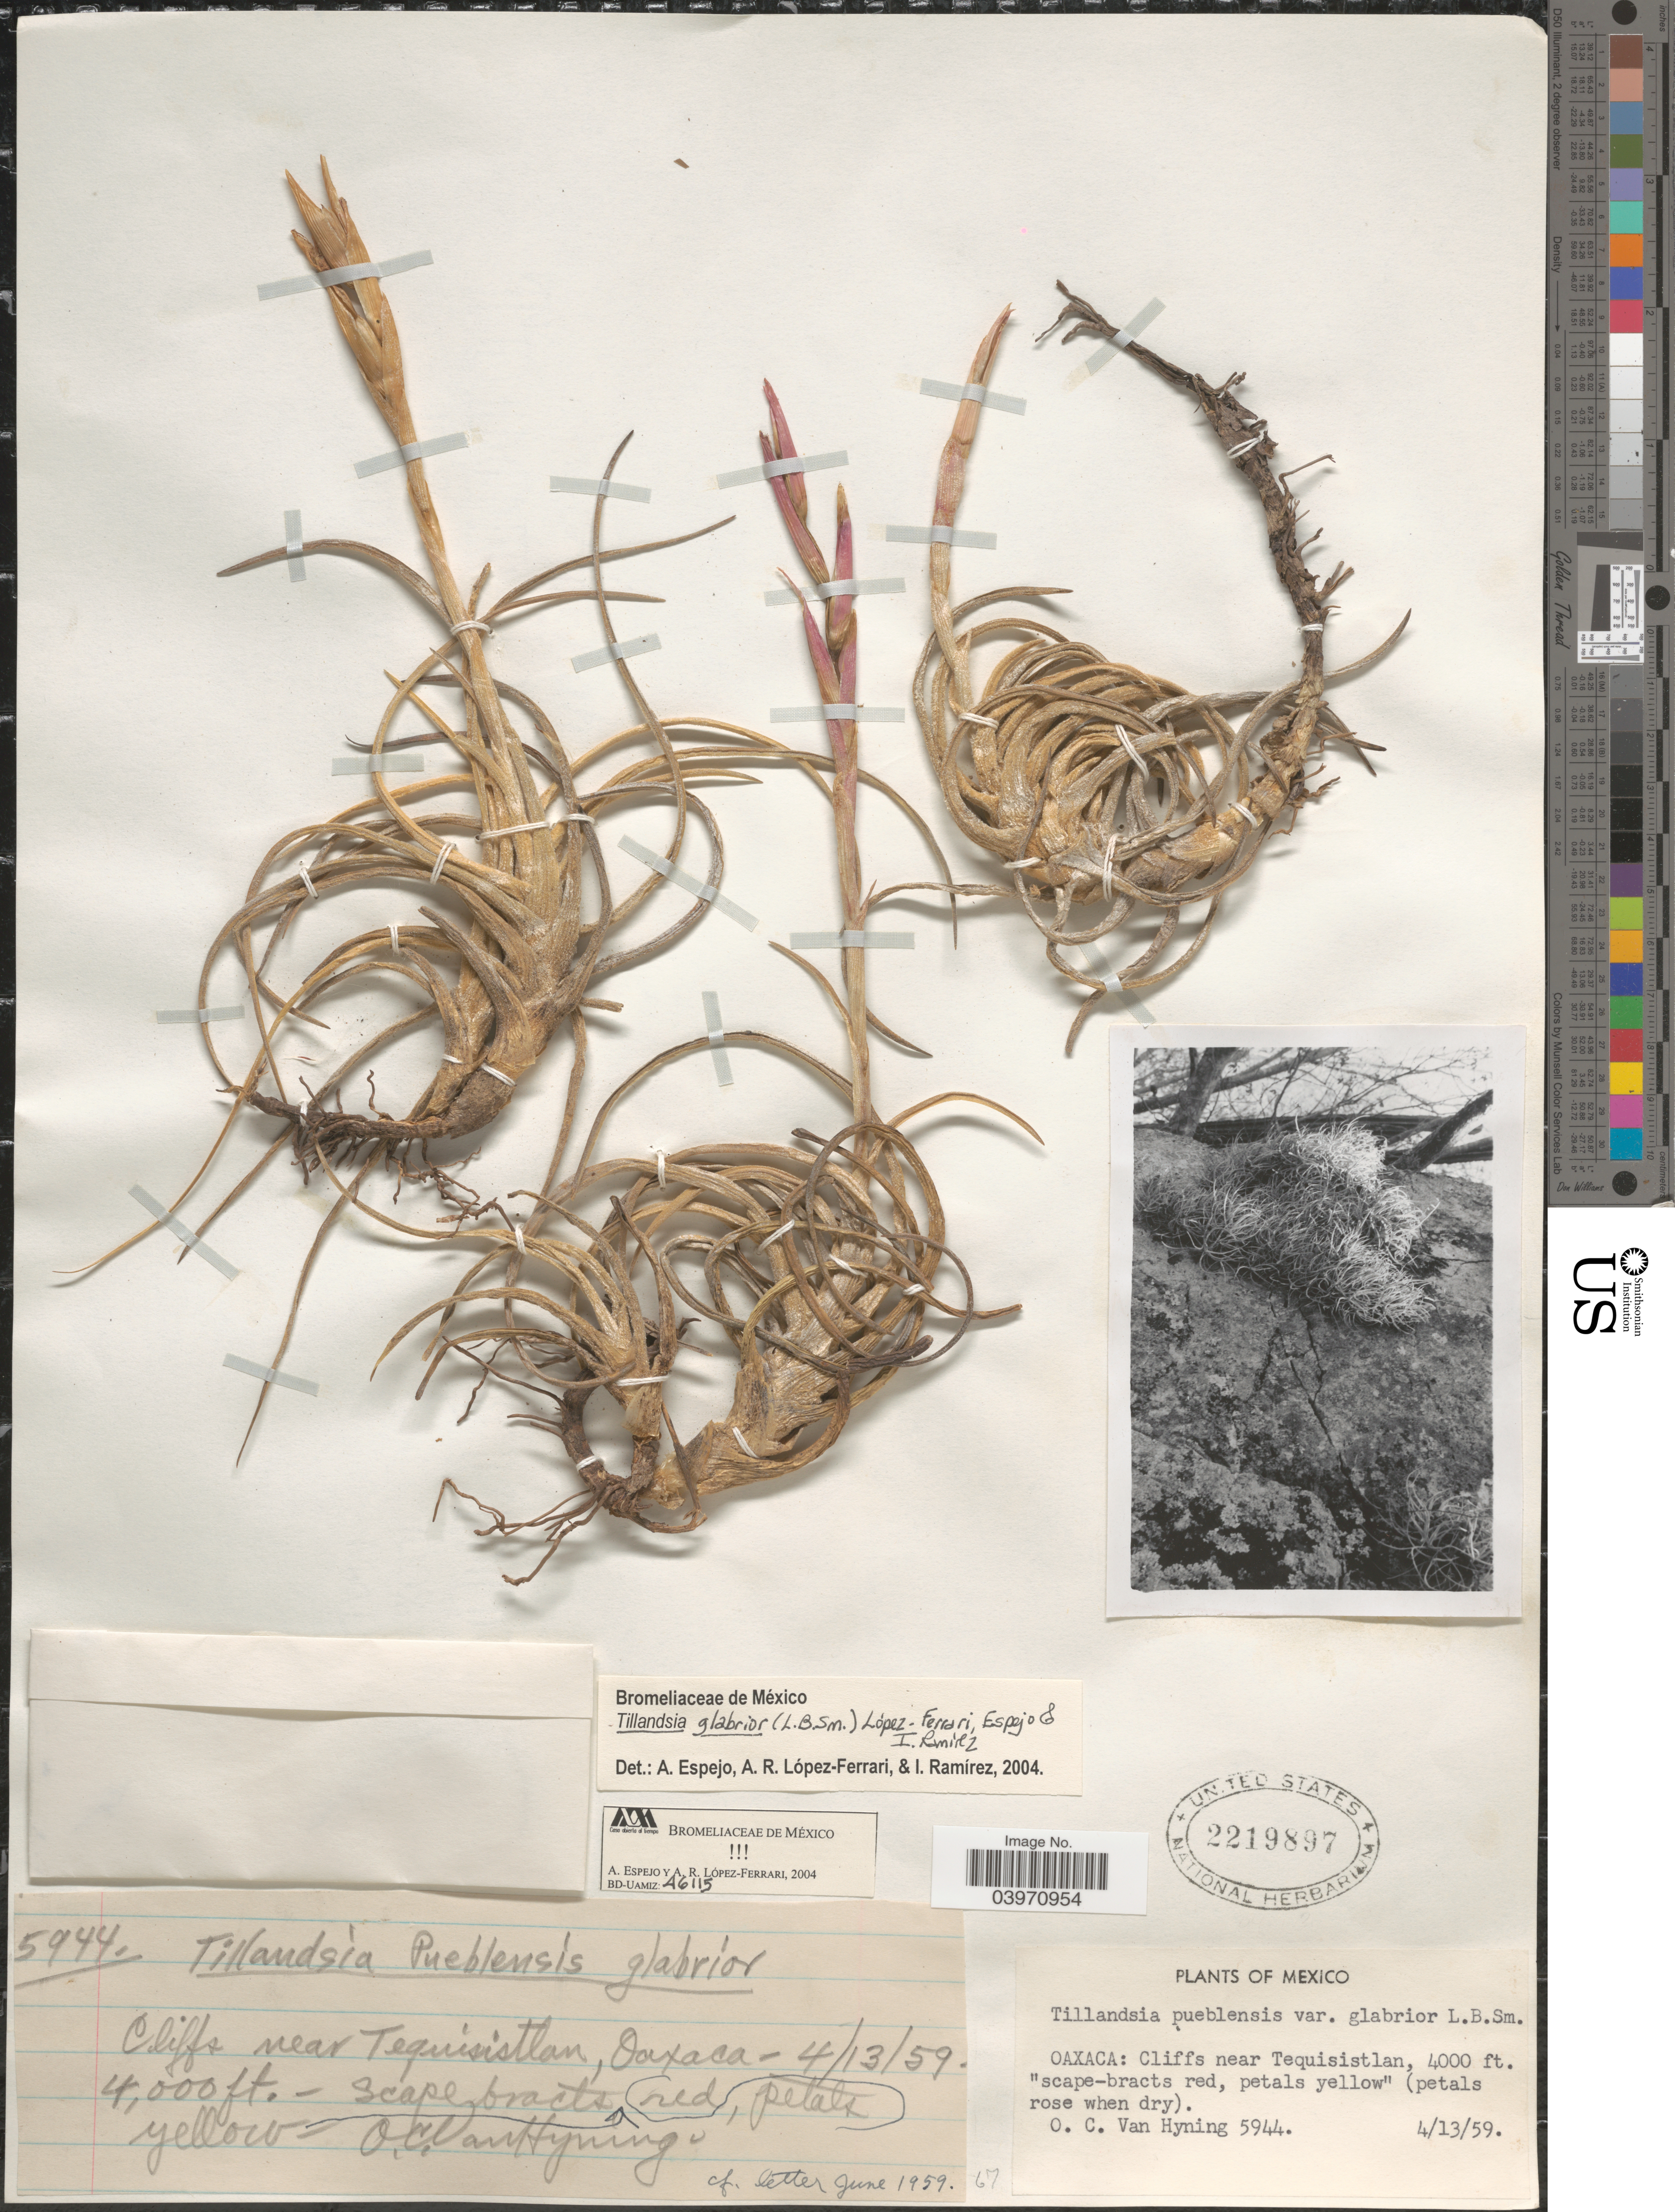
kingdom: Plantae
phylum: Tracheophyta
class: Liliopsida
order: Poales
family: Bromeliaceae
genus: Tillandsia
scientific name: Tillandsia glabrior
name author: (L.B. Sm.) López-Ferr. et al.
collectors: O. Van Hyning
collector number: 5944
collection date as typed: Transcribed d/m/y: 13/4/59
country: Mexico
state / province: Oaxaca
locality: Cliffs near Tequisistlan.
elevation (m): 1219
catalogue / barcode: US 2219897